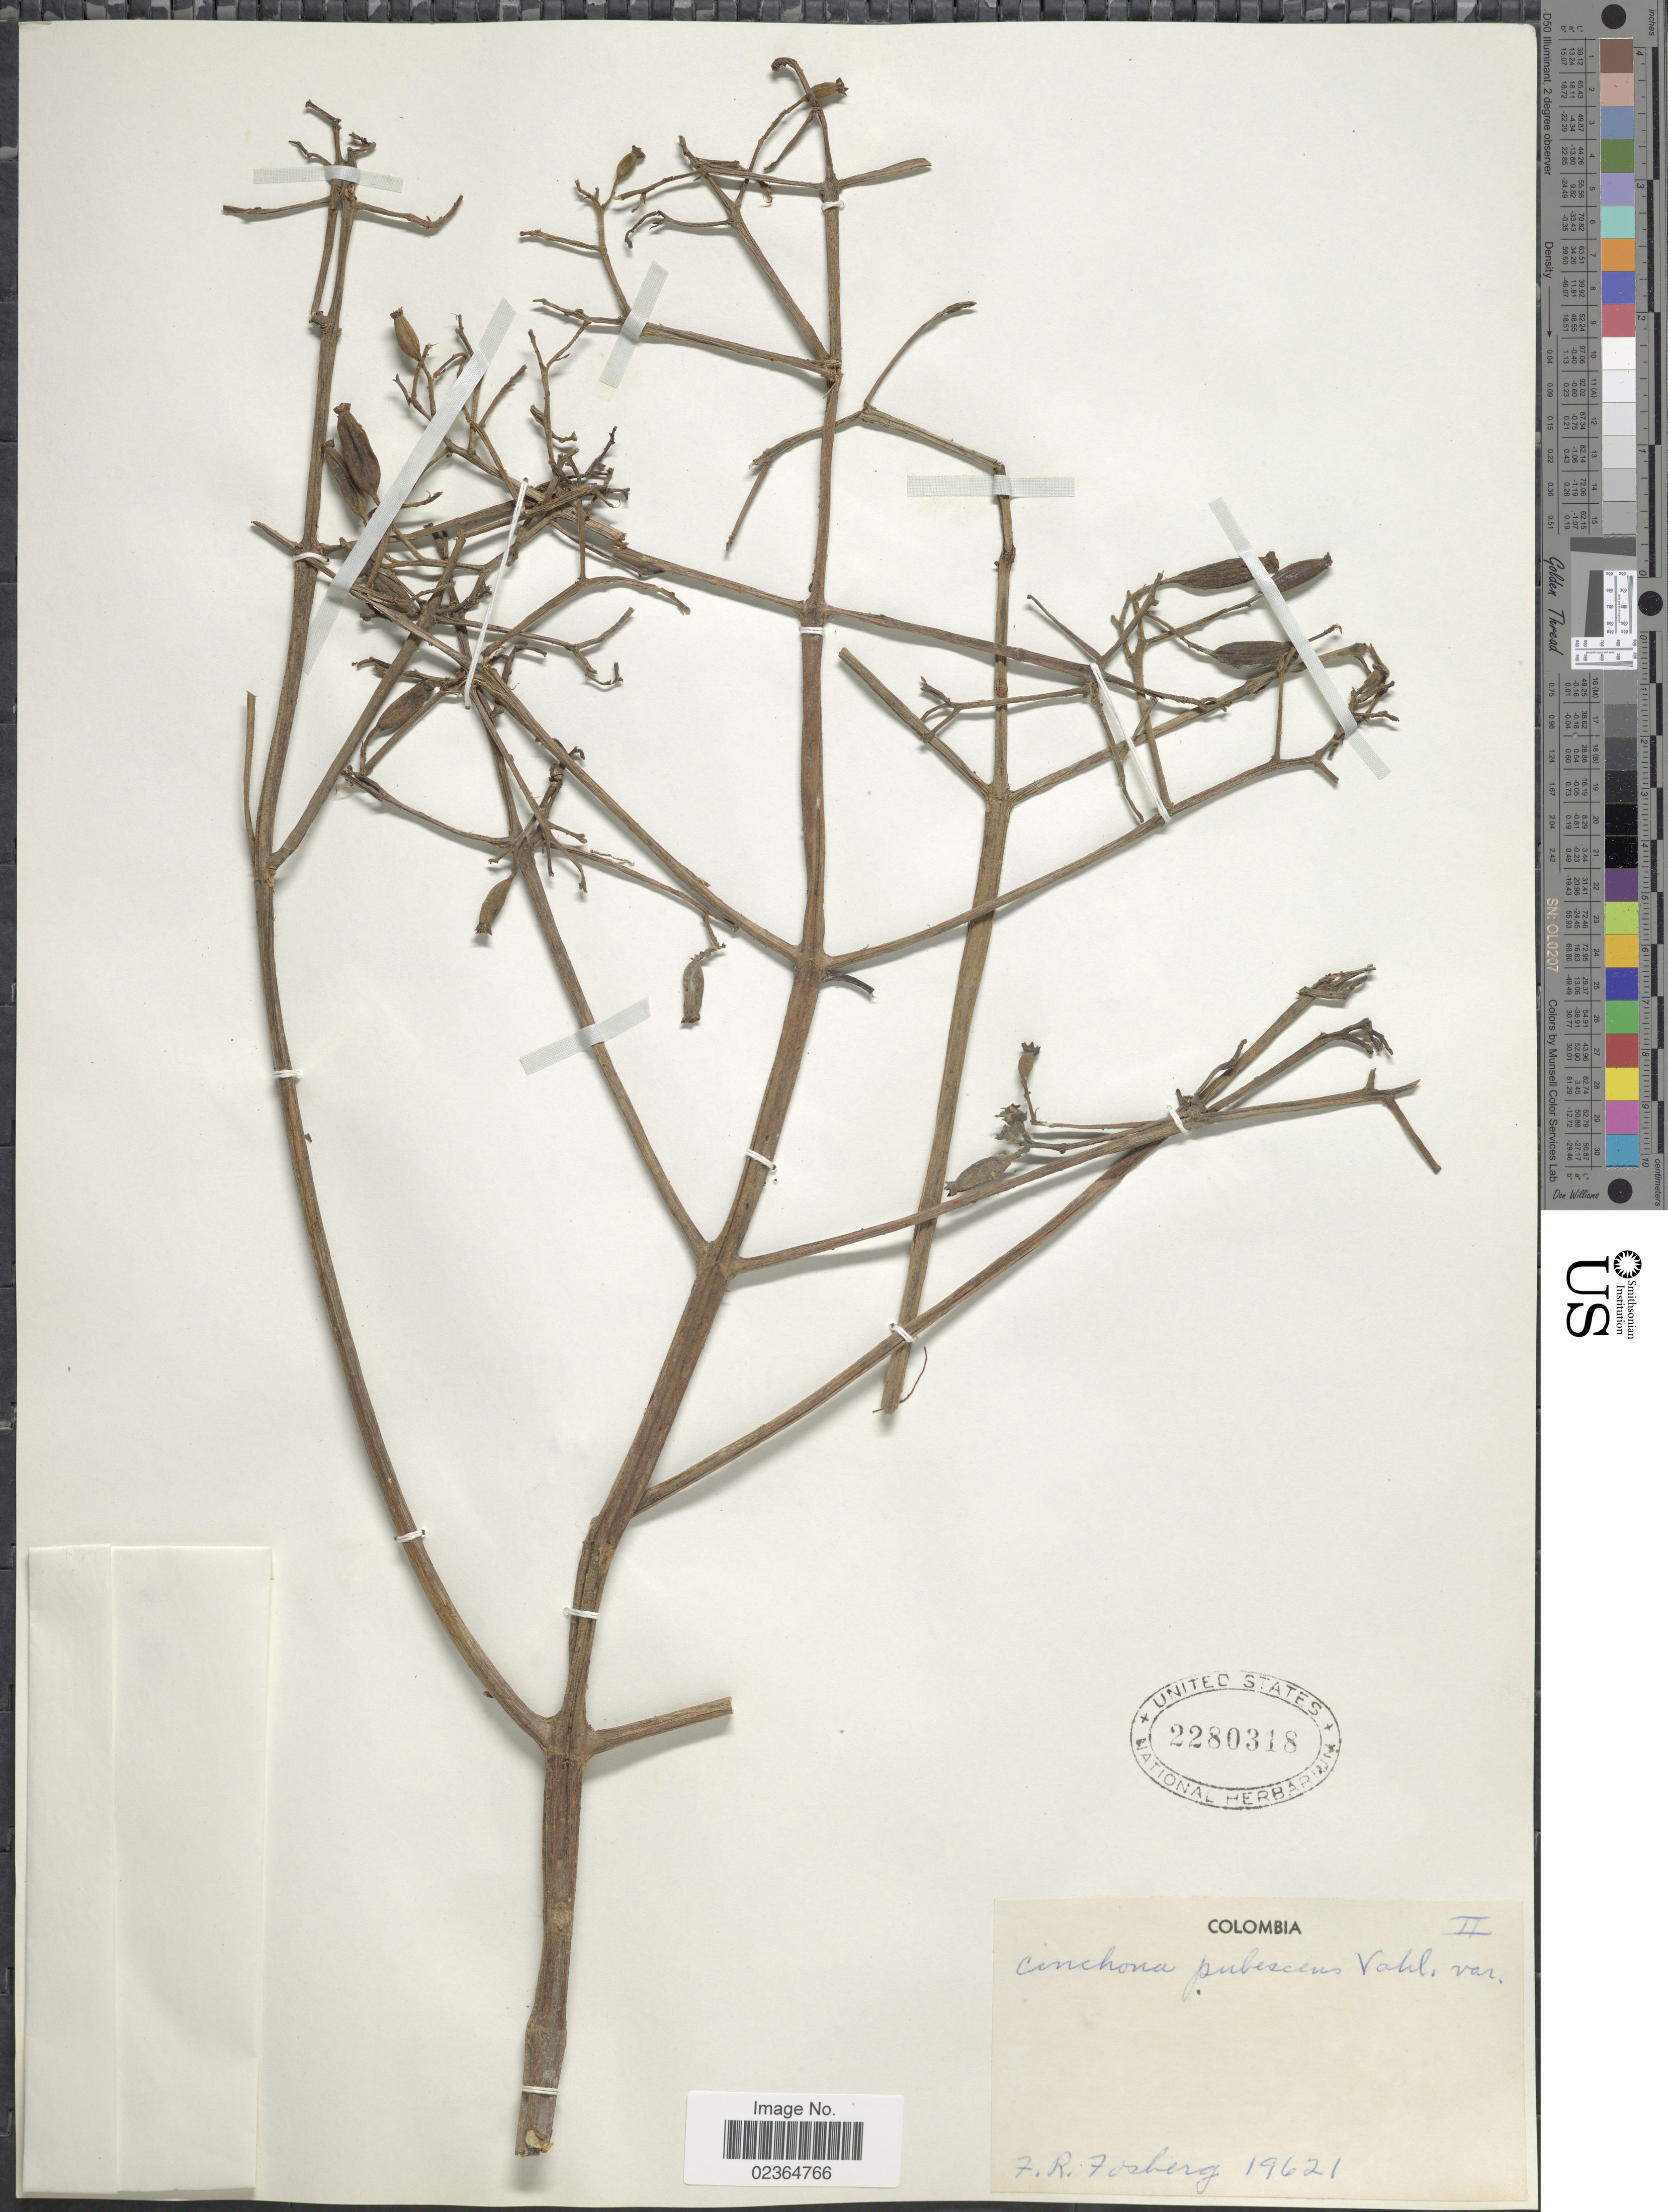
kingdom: Plantae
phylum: Tracheophyta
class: Magnoliopsida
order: Gentianales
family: Rubiaceae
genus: Cinchona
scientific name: Cinchona pubescens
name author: Vahl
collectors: F. R. Fosberg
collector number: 19621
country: Colombia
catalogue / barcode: US 2280318